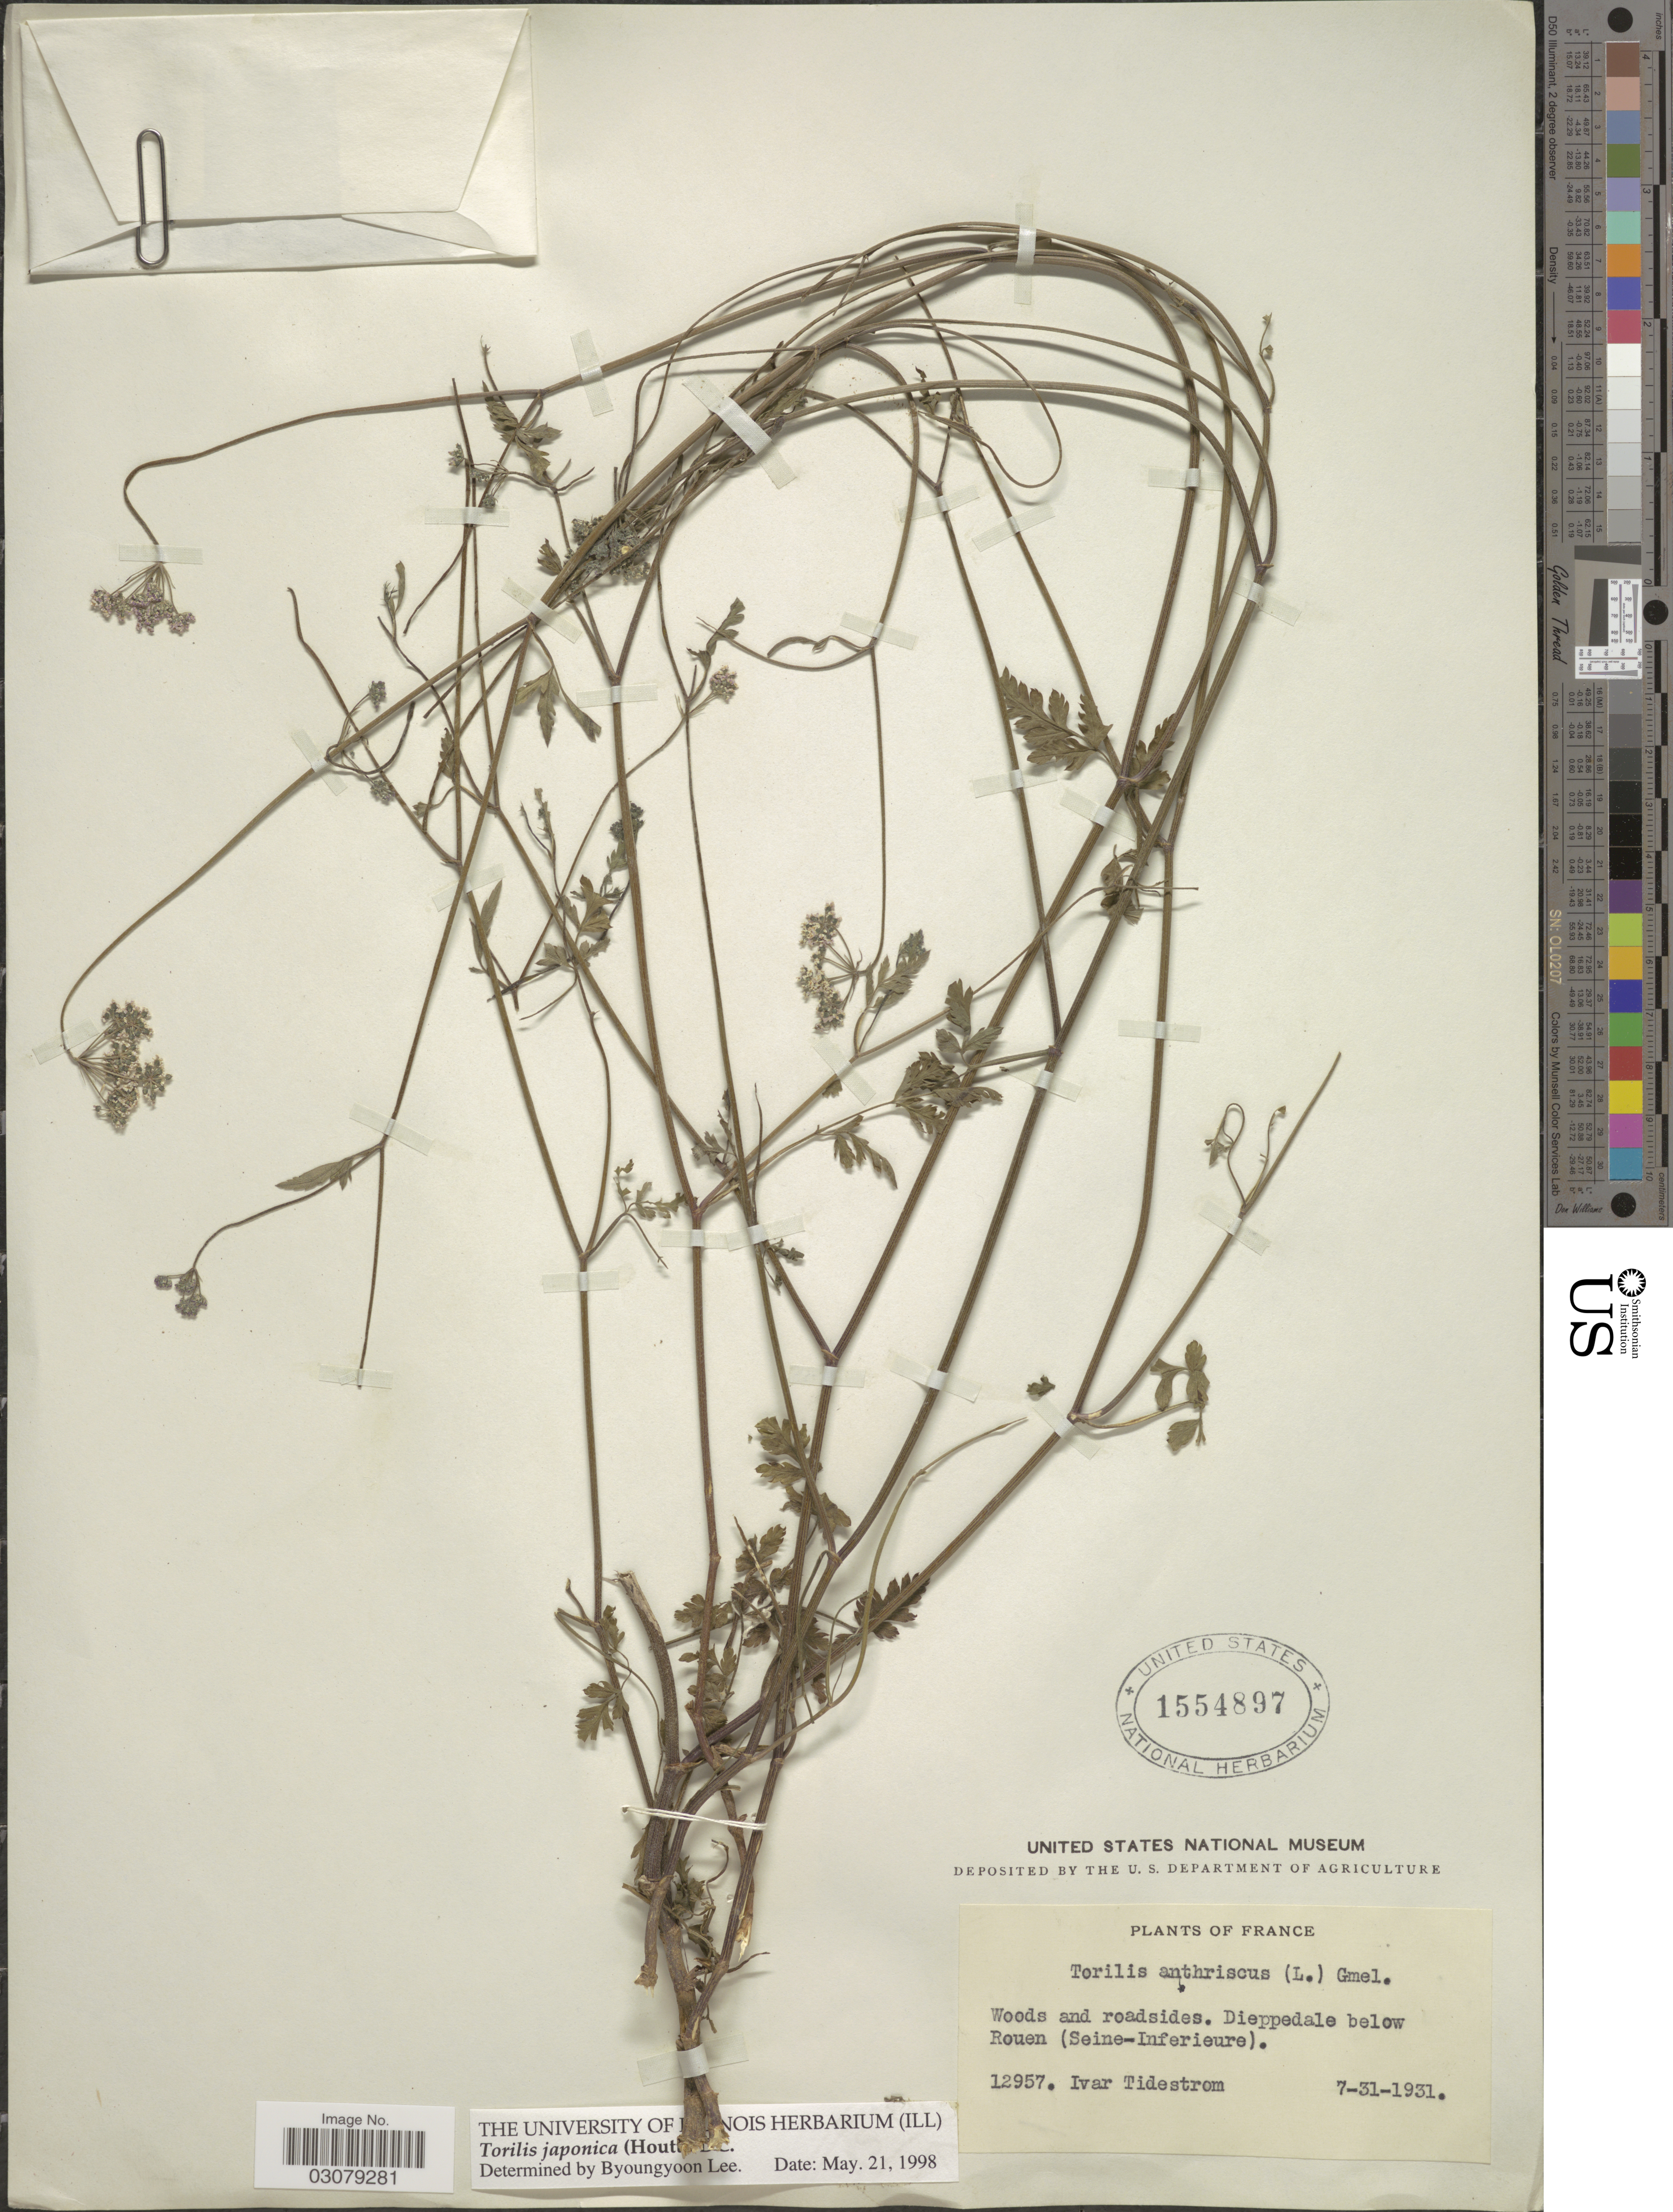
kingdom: Plantae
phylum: Tracheophyta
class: Magnoliopsida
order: Apiales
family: Apiaceae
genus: Torilis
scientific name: Torilis japonica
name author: (Houtt.) DC.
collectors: I. F. Tidestrom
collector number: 12957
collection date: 1931-07-31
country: France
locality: Dieppedale below Rouen (Seine-Inferieure).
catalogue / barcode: US 1554897